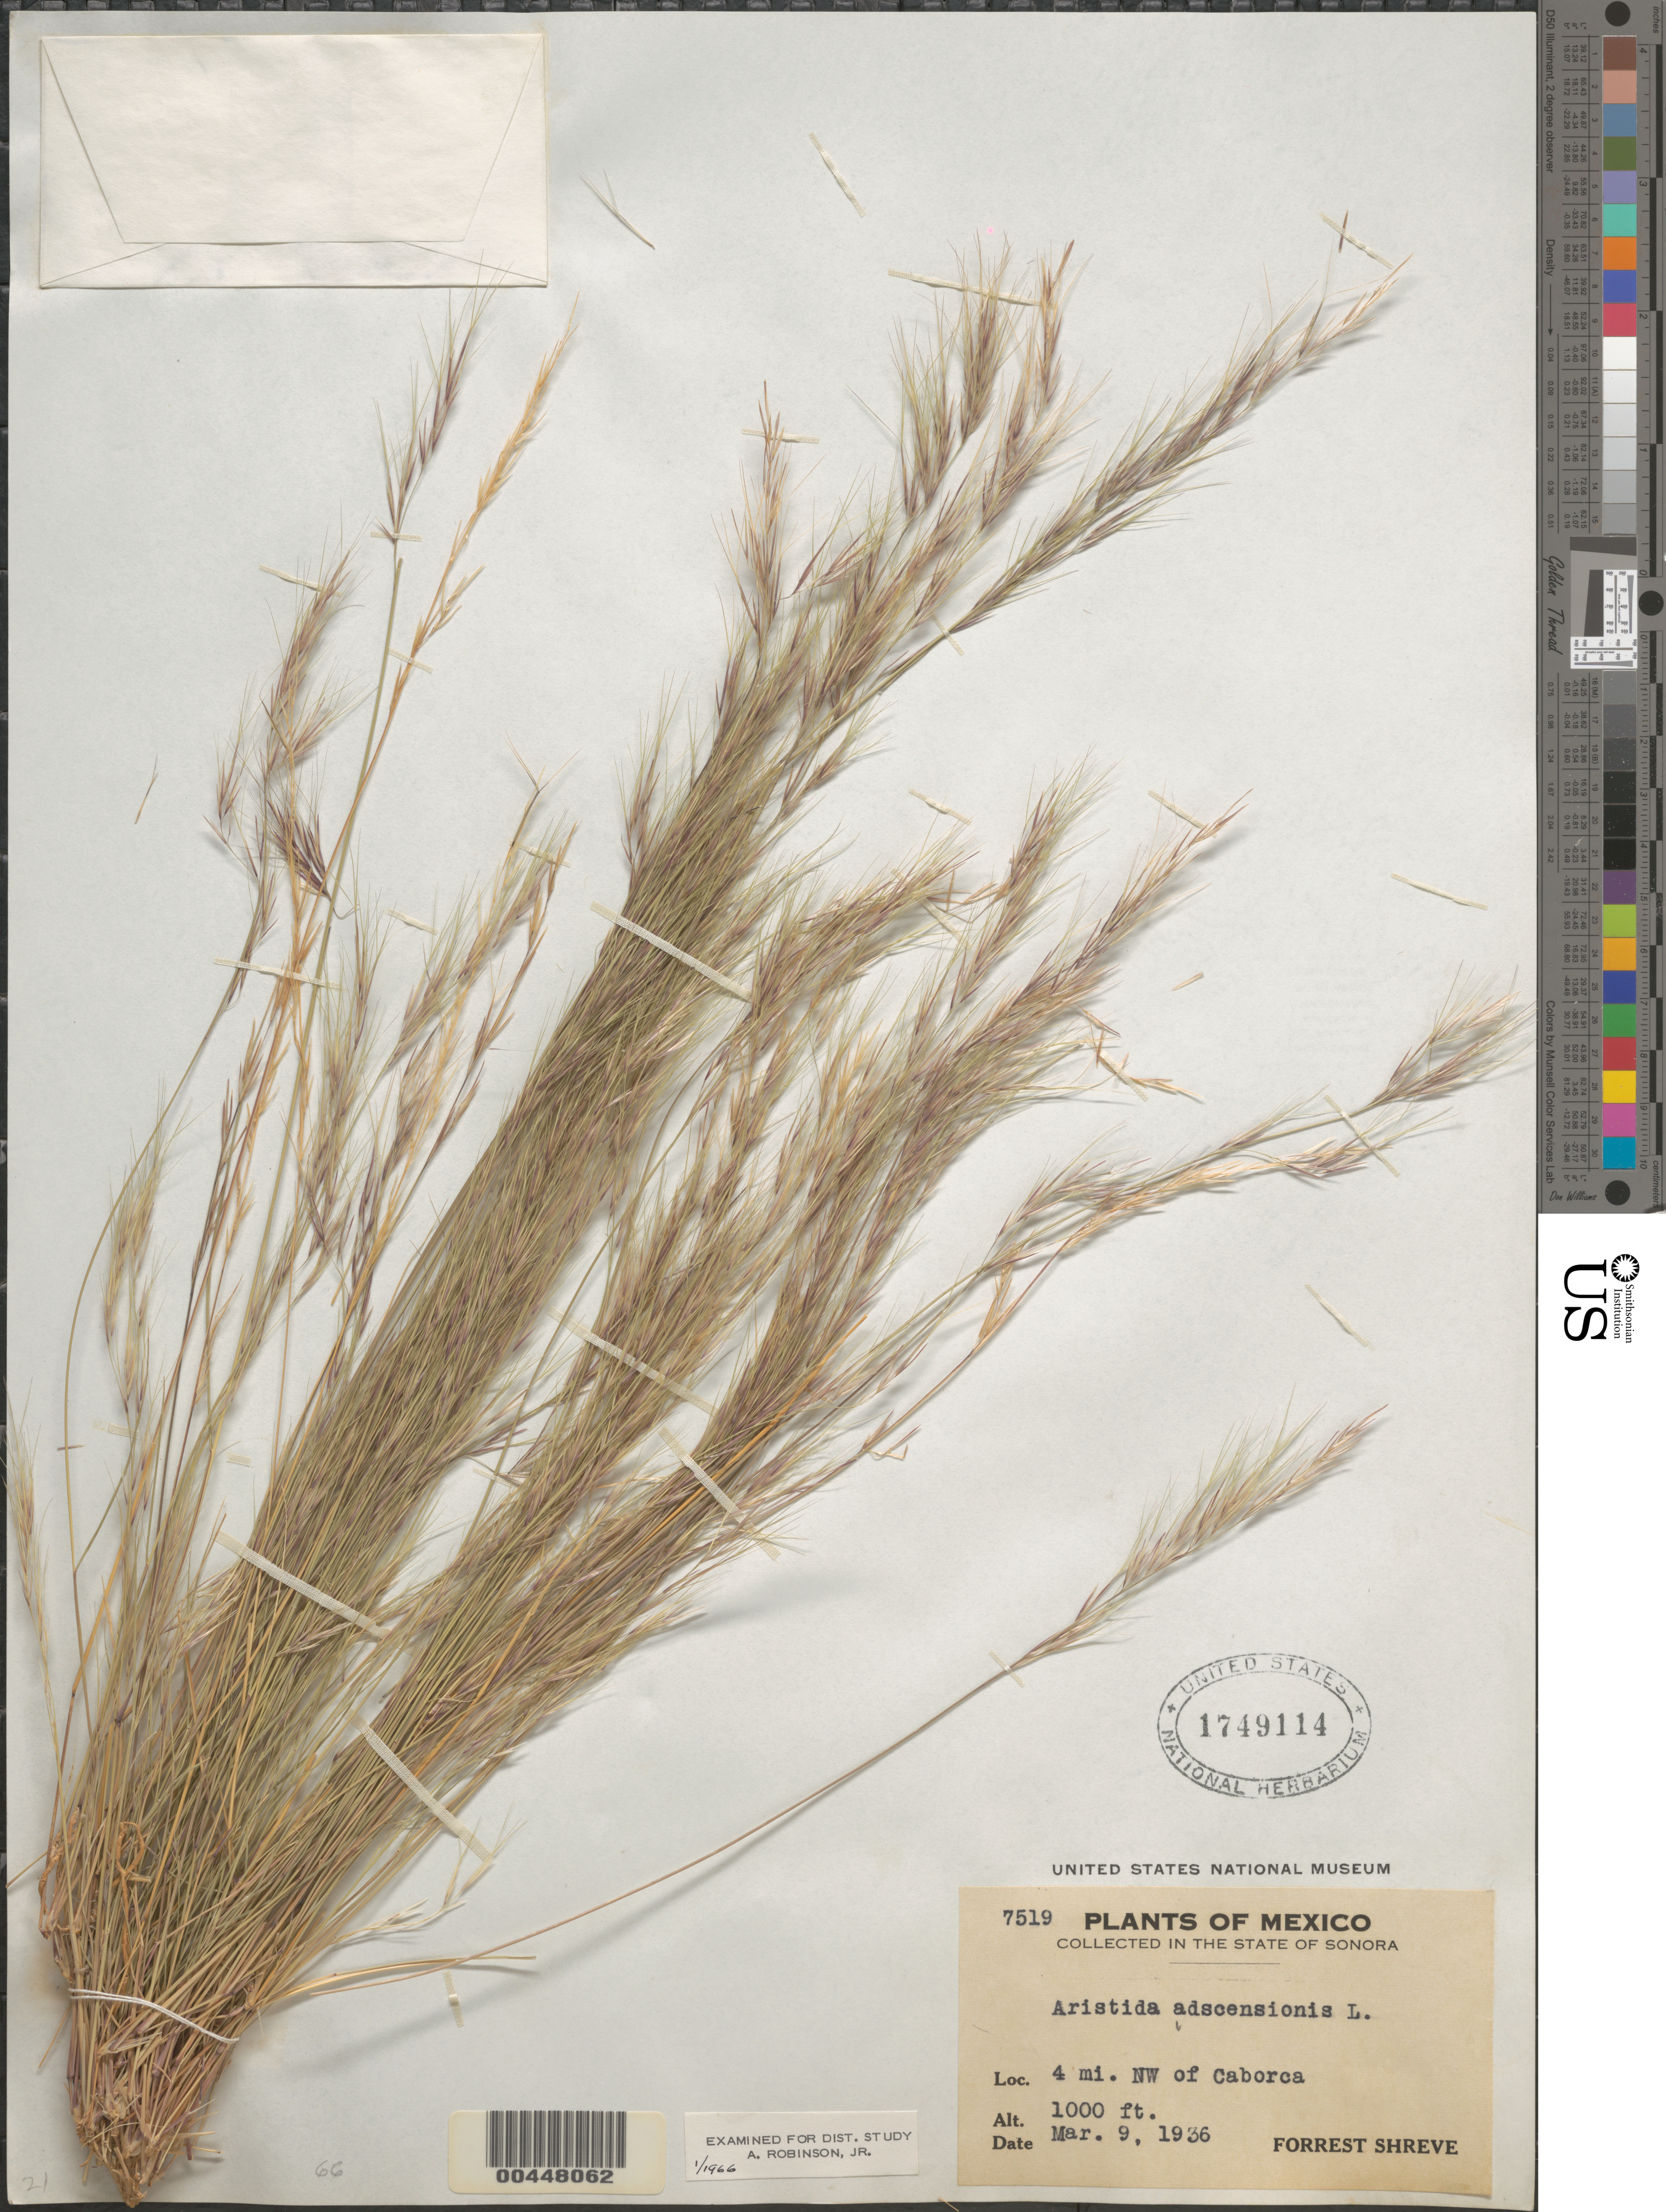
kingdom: Plantae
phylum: Tracheophyta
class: Liliopsida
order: Poales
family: Poaceae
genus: Aristida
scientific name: Aristida adscensionis var. adscensionis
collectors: F. Shreve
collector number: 7519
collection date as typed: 9 Mar 1936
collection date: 1936-03-09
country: Mexico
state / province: Sonora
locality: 4 mi NW of Caborca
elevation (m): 305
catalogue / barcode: US 1749114